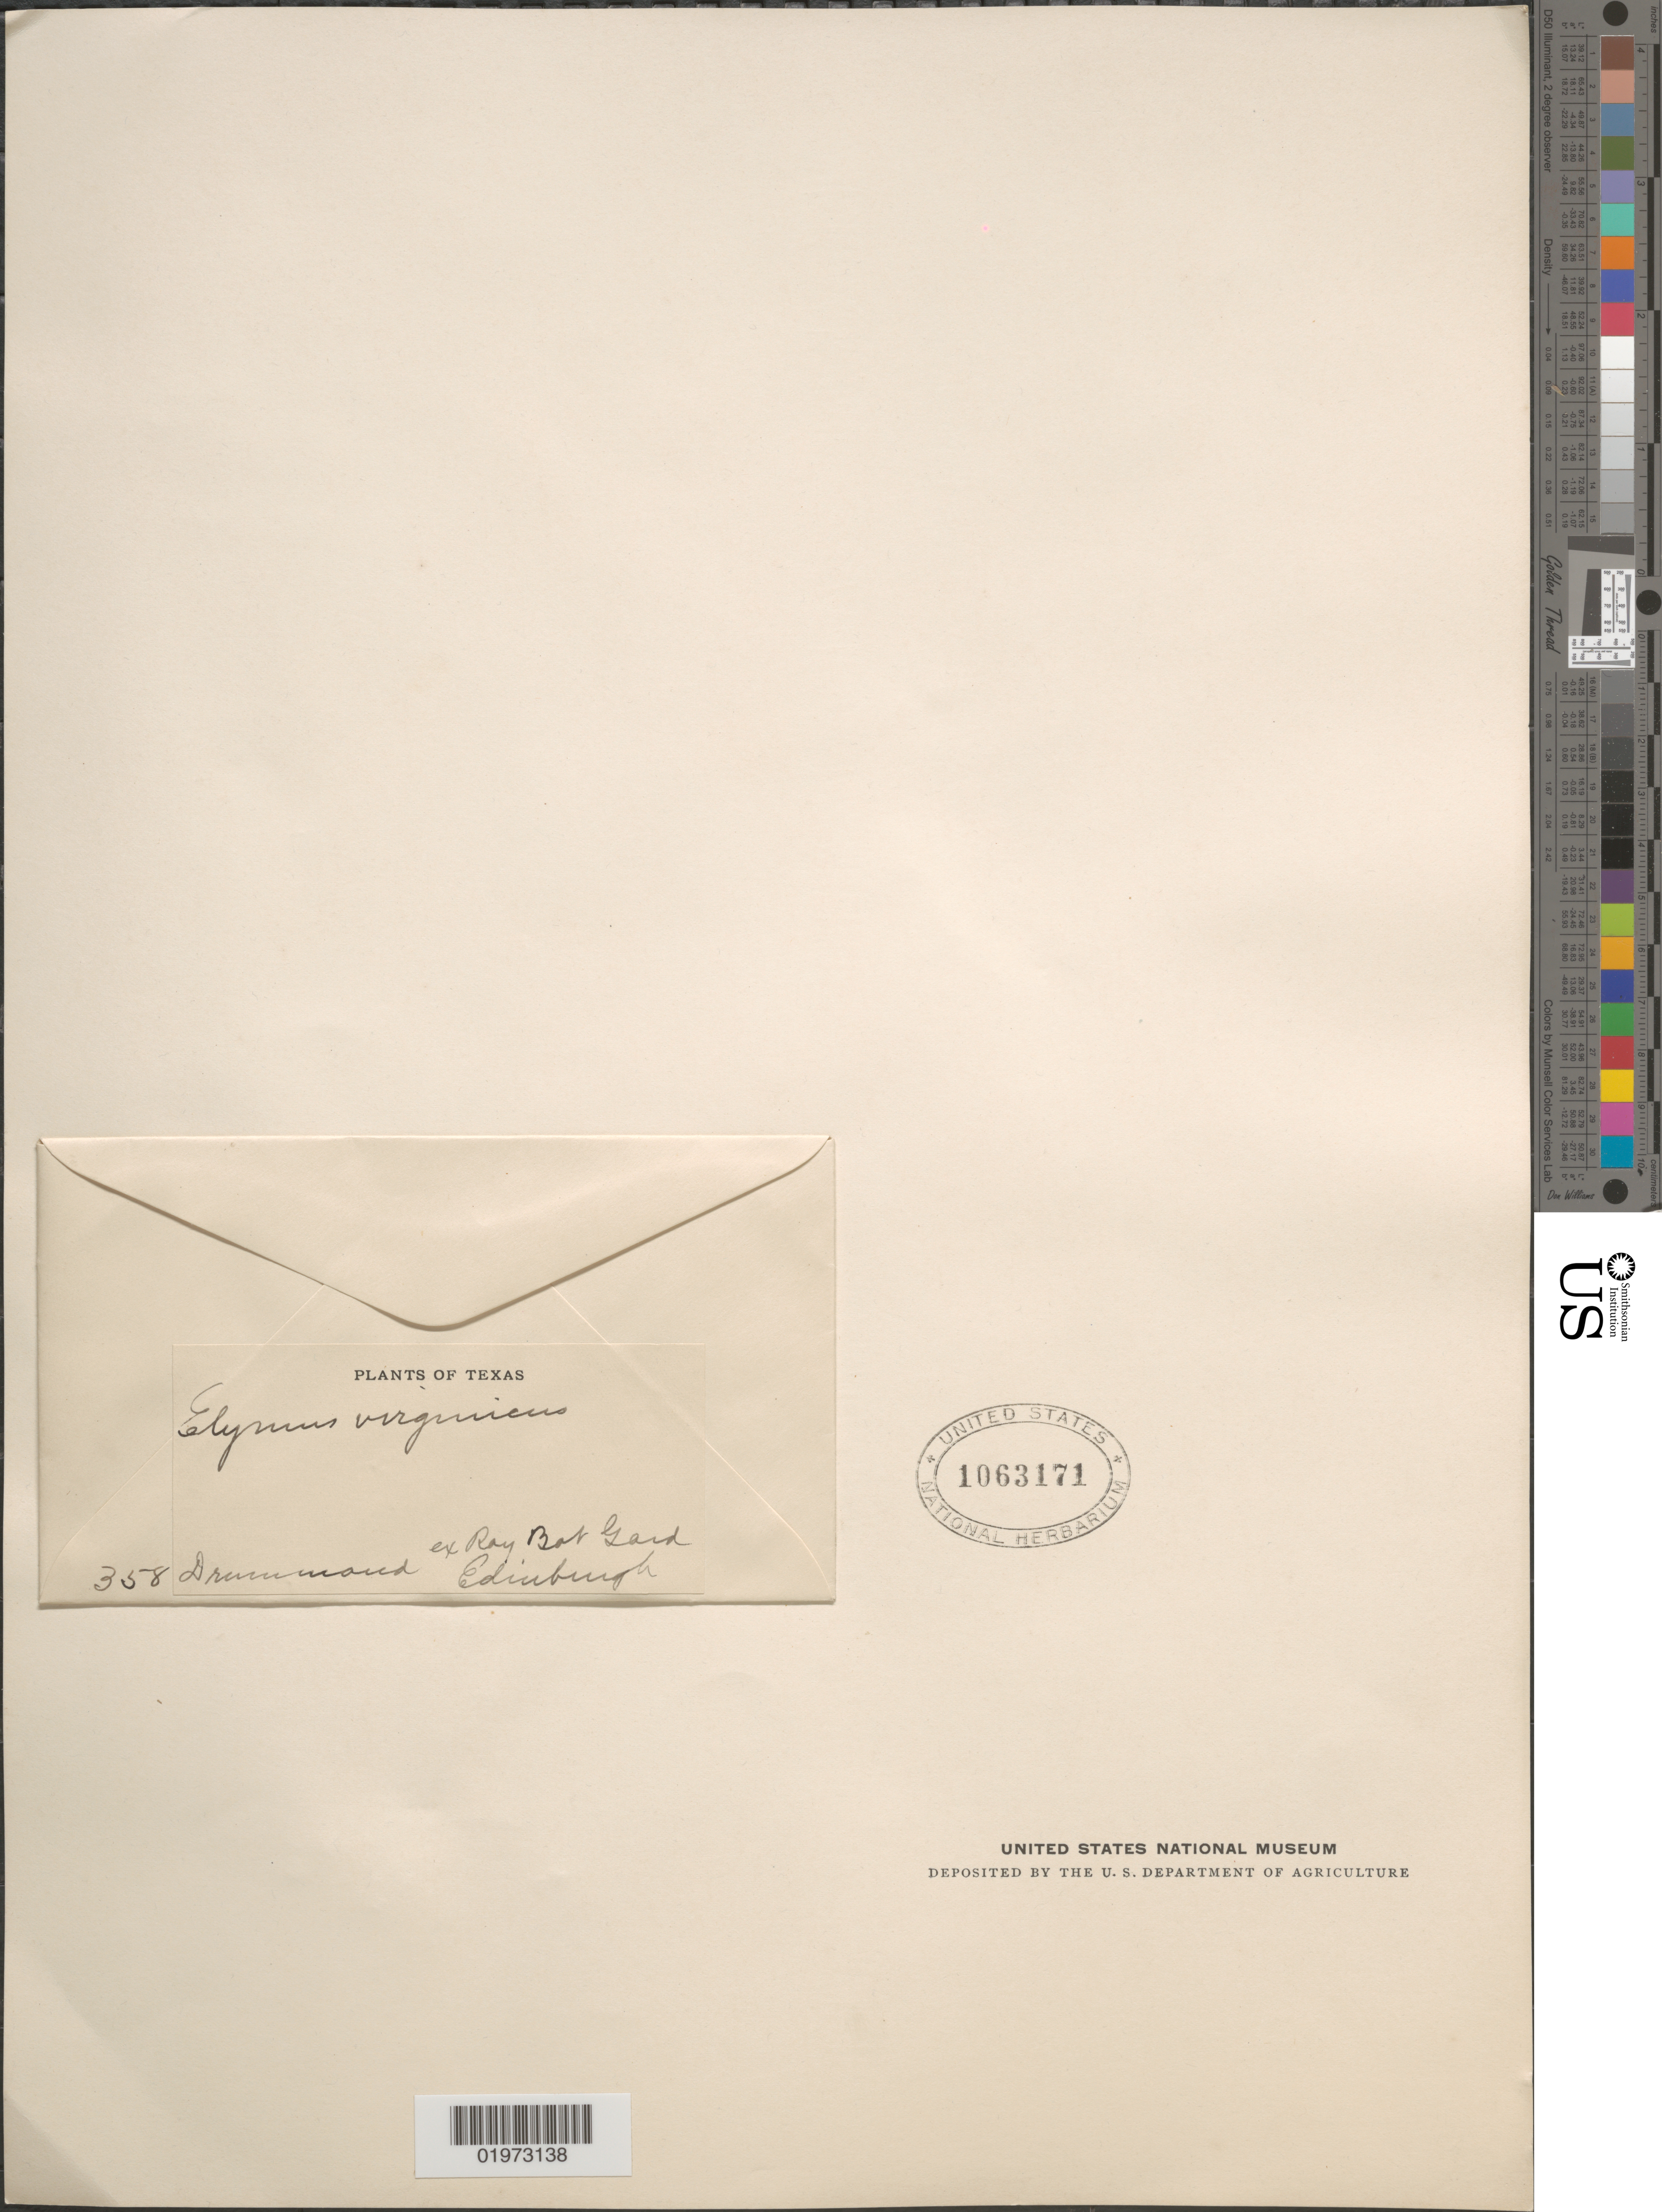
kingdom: Plantae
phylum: Tracheophyta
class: Liliopsida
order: Poales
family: Poaceae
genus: Elymus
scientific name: Elymus virginicus var. virginicus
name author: L.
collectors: Drummond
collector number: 358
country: United States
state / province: Texas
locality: Ex Ray Bot Gard Edinburgh.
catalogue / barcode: US 1063171